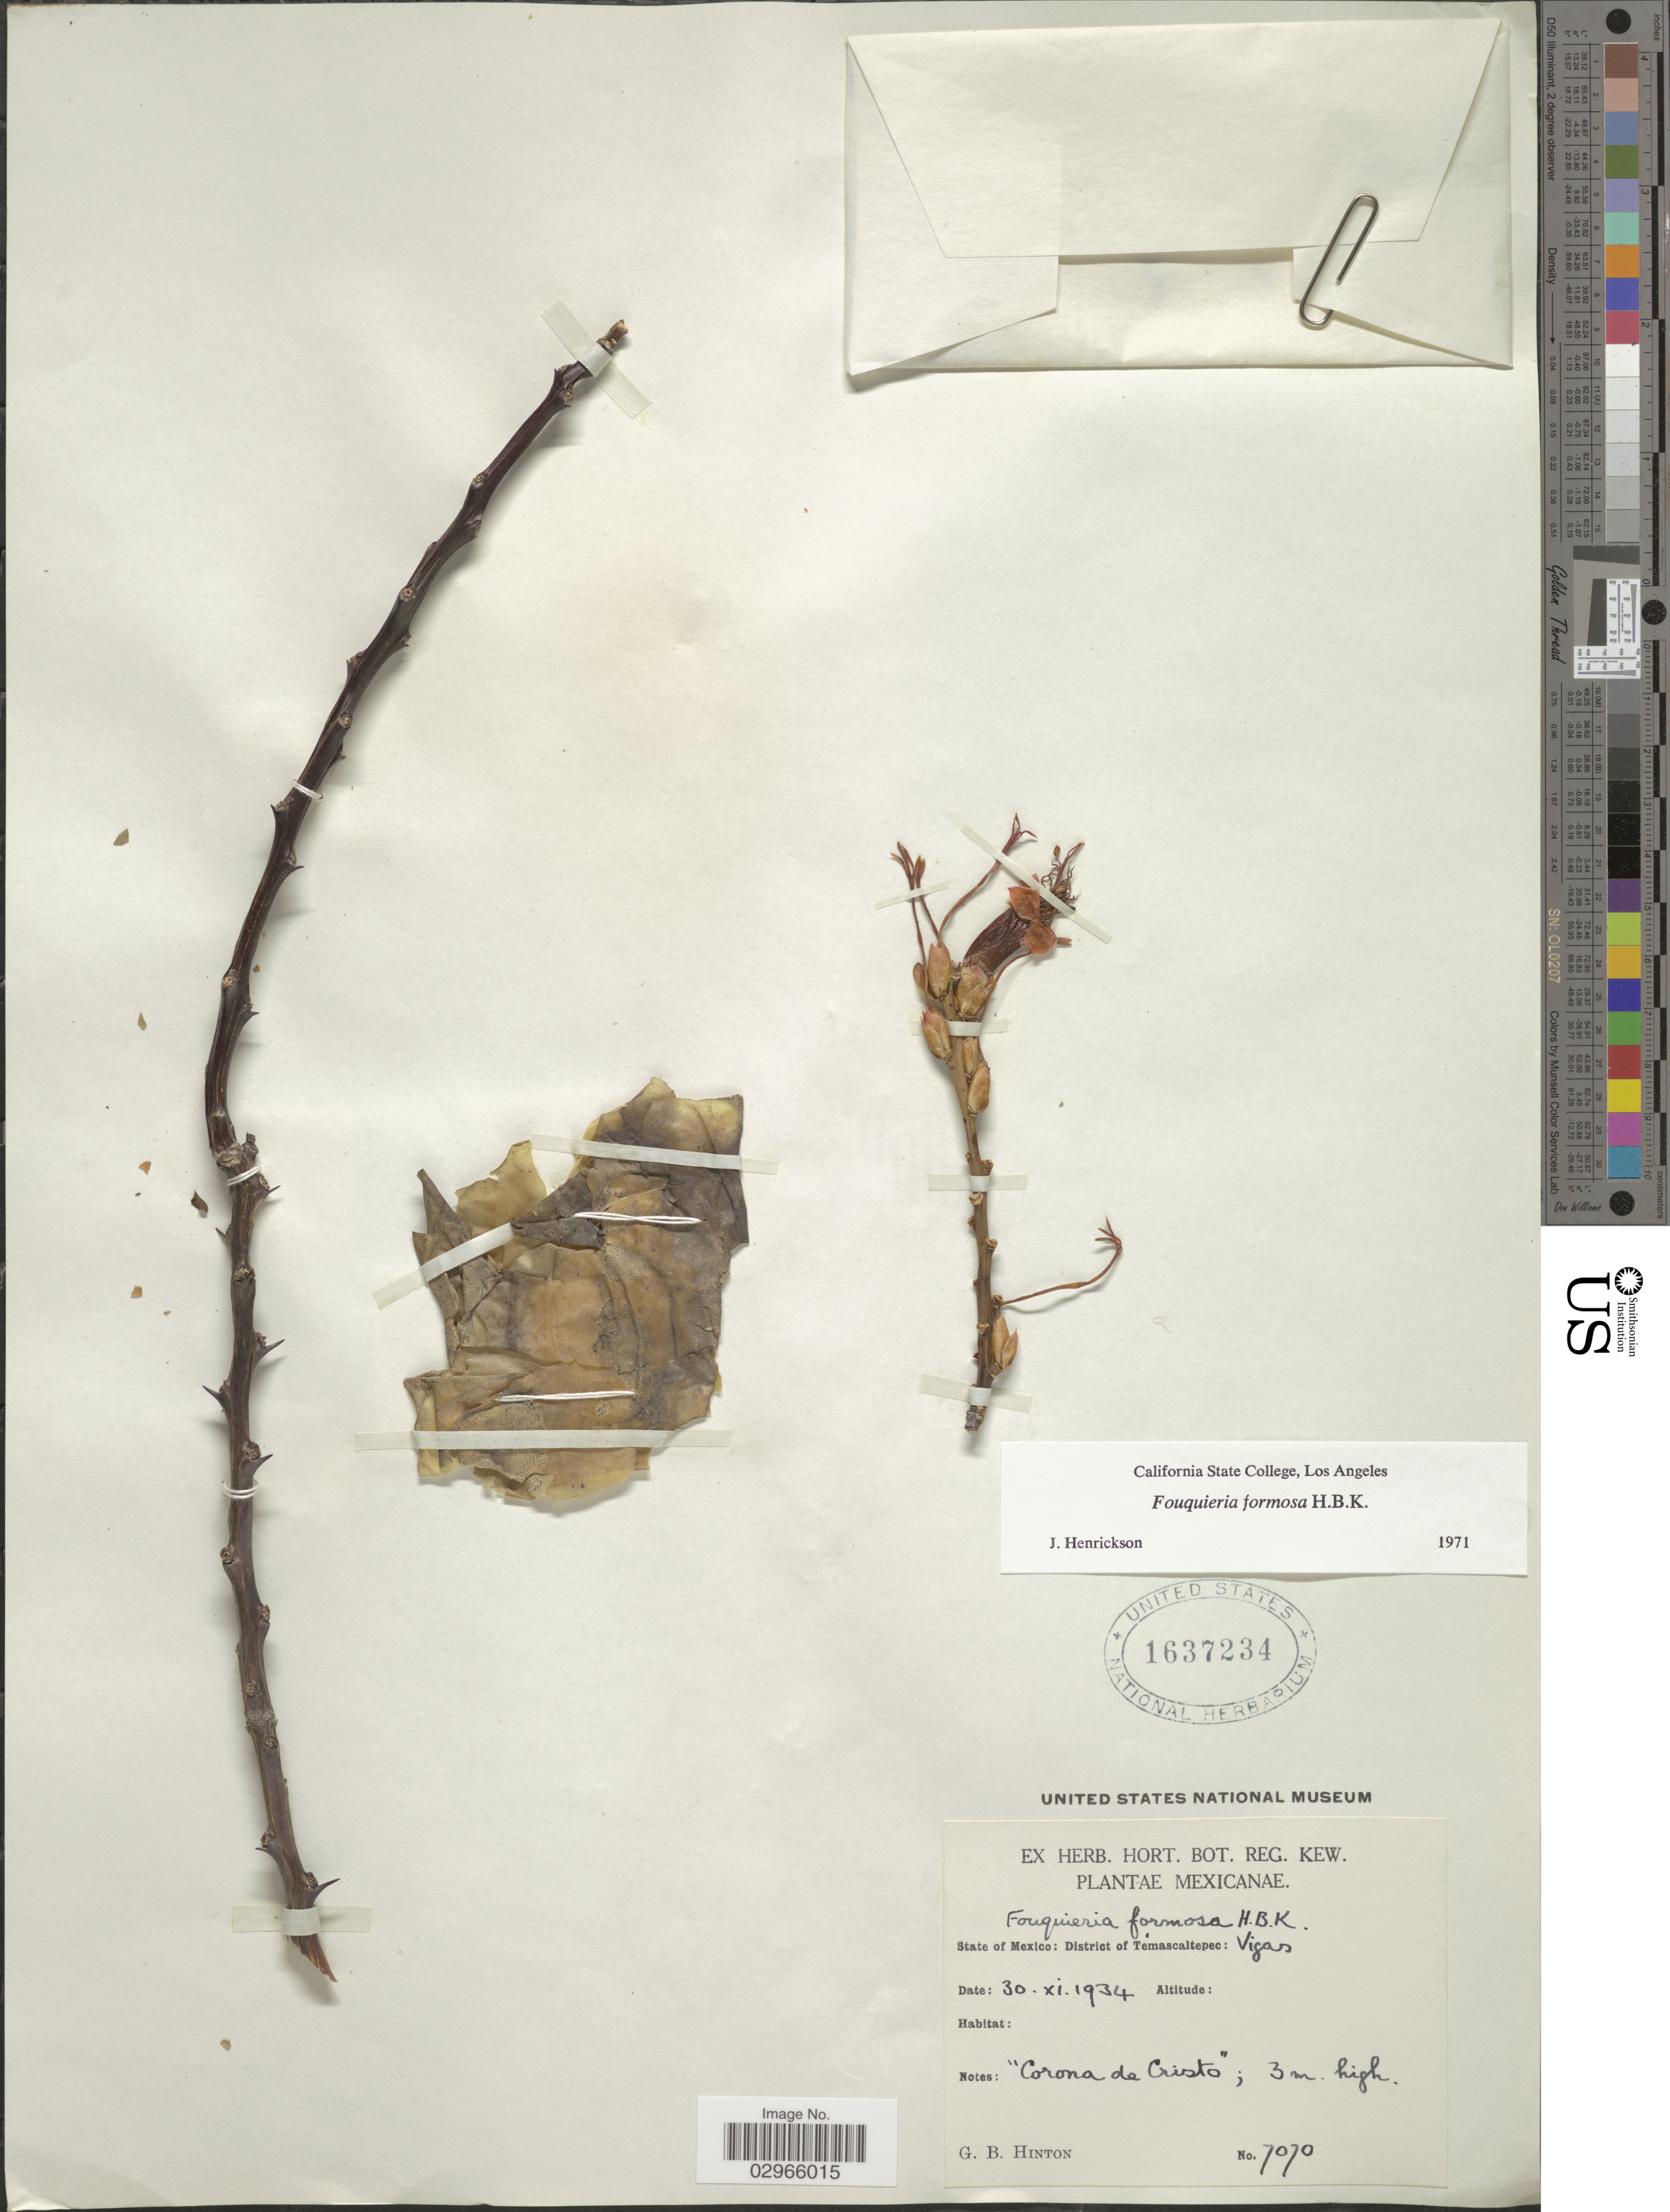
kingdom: Plantae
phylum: Tracheophyta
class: Magnoliopsida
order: Ericales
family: Fouquieriaceae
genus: Fouquieria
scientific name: Fouquieria formosa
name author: Kunth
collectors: G. B. Hinton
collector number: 7070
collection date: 1934-11-30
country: Mexico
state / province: México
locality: District of Temascaltepec: Vigas.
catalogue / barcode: US 1637234